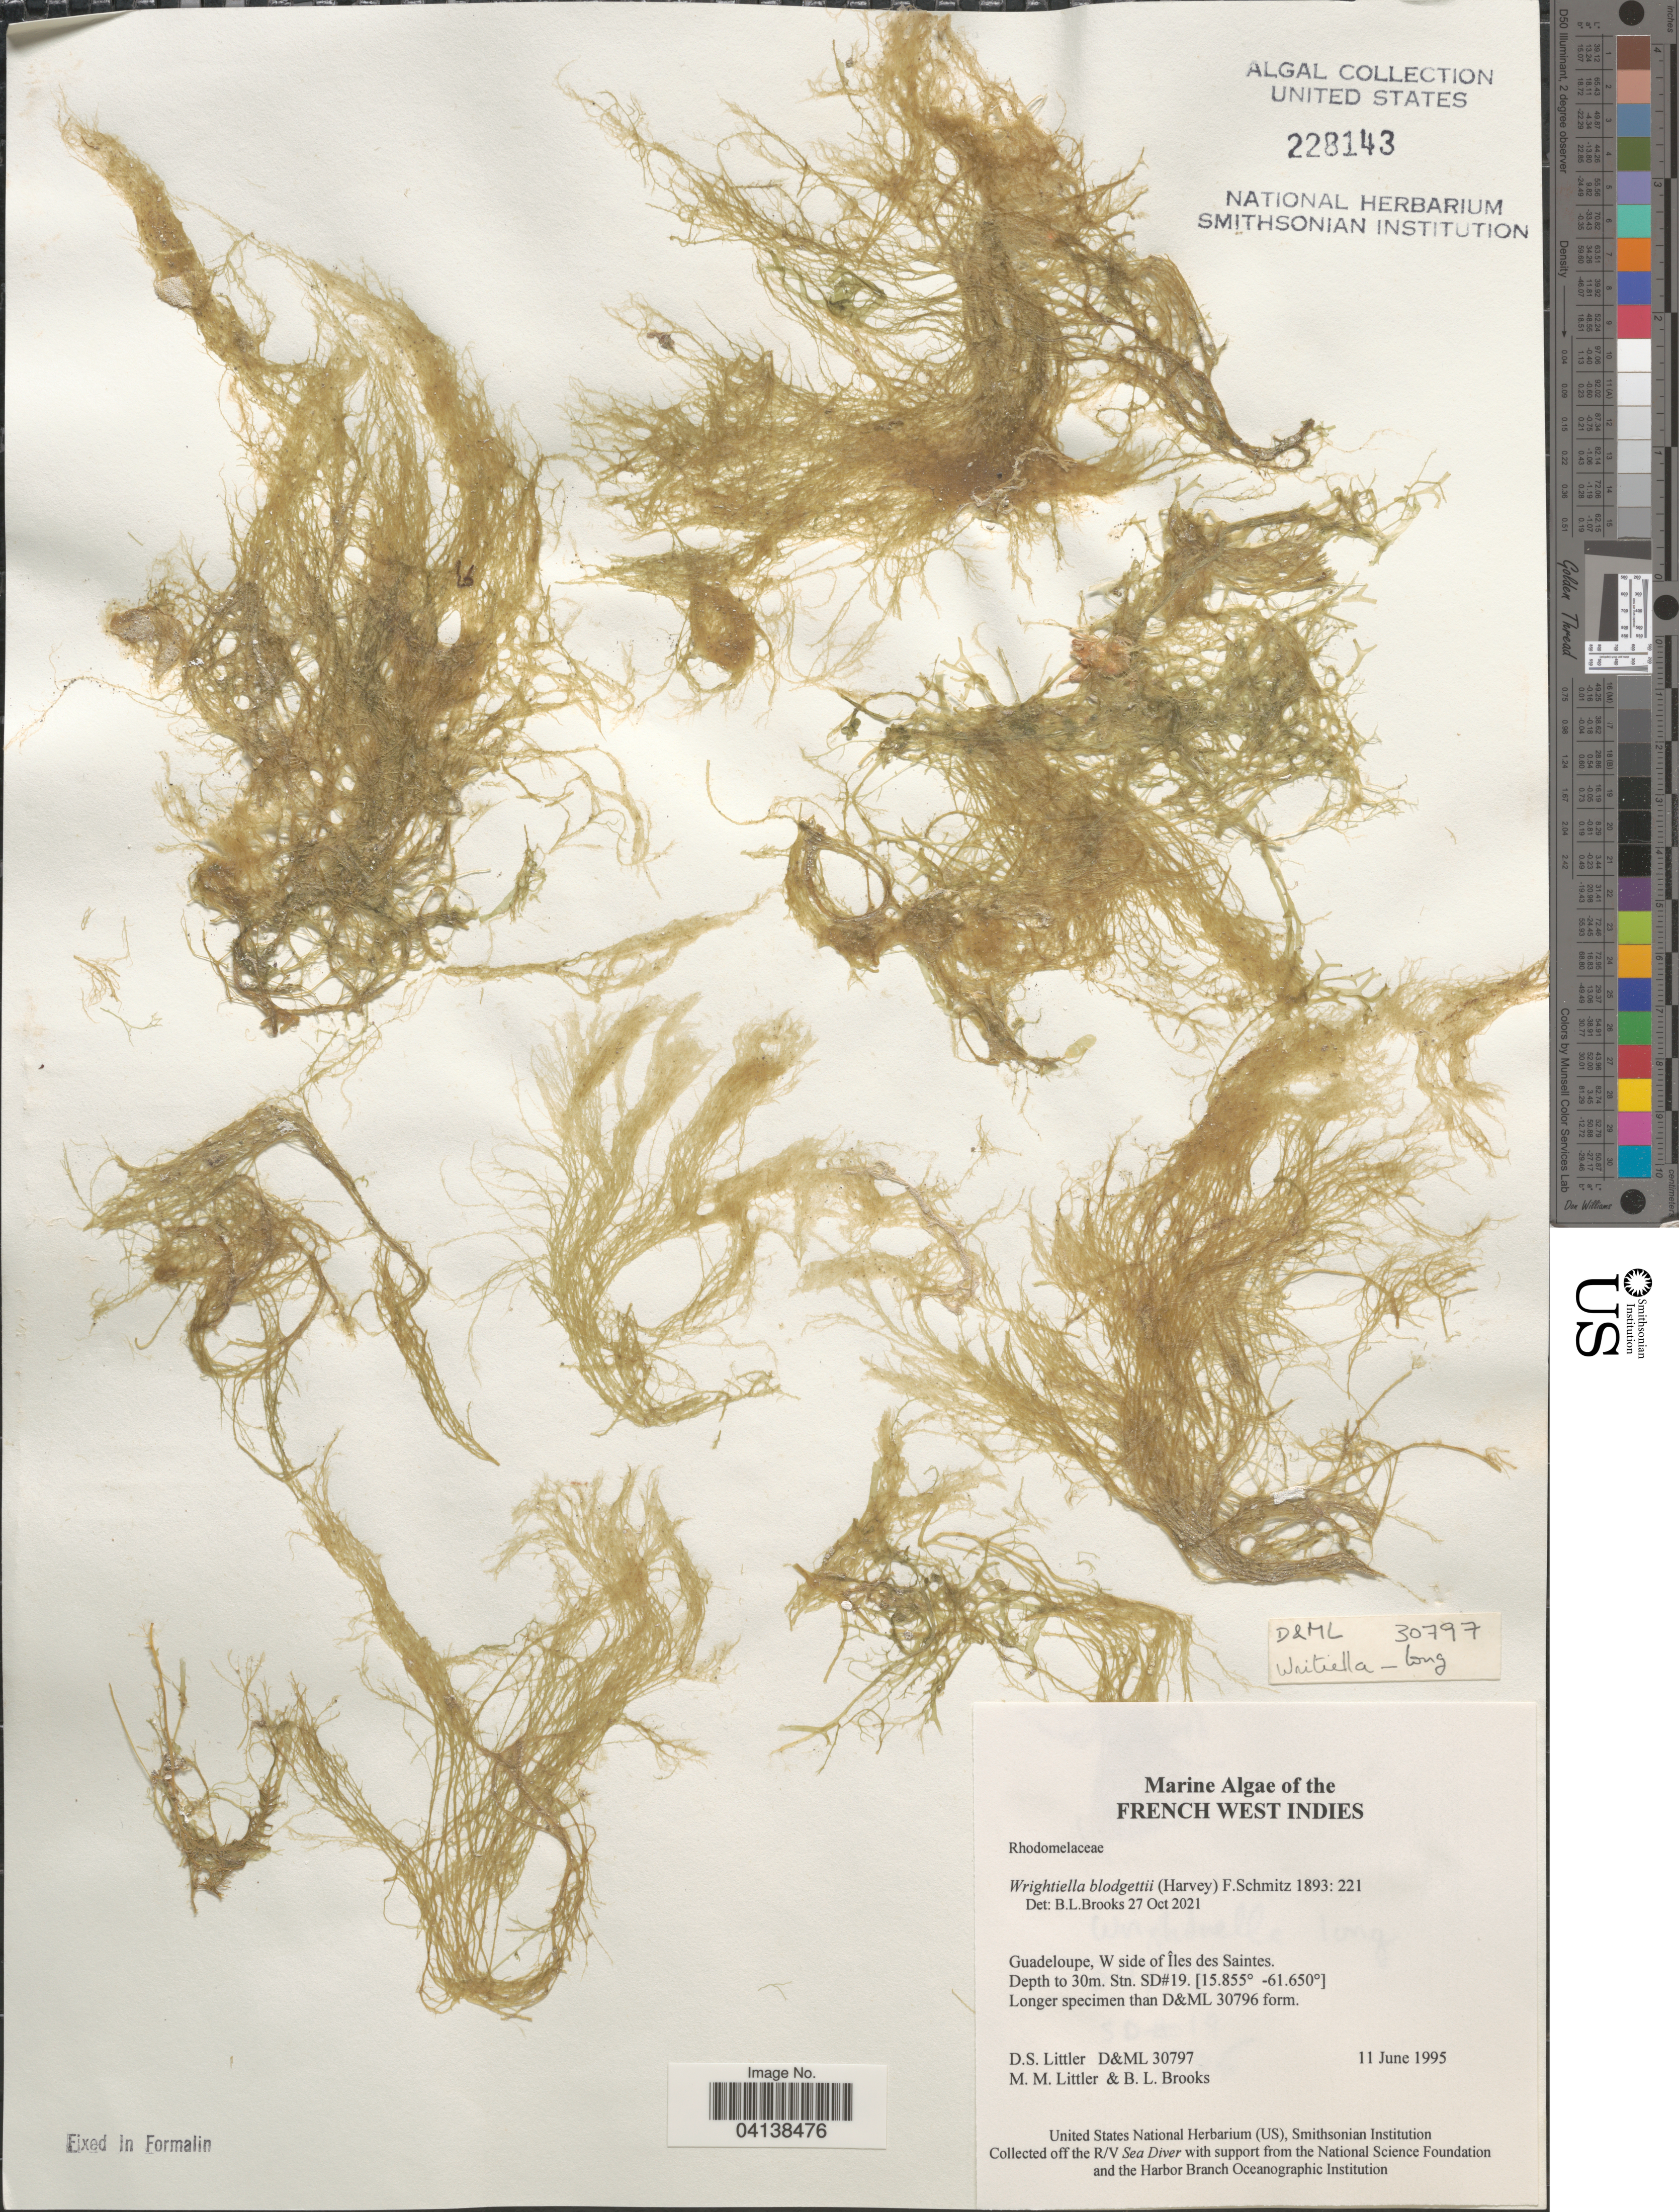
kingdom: Plantae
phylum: Rhodophyta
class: Florideophyceae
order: Ceramiales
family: Rhodomelaceae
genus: Wrightiella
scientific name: Wrightiella blodgettii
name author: (Harv.) F. Schmitz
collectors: D. S. Littler & B. Brooks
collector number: D&ML 30797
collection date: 1995-06-11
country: Guadeloupe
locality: French West Indies. W side of Îles des Saintes. Stn. SD#19.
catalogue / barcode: US 228143